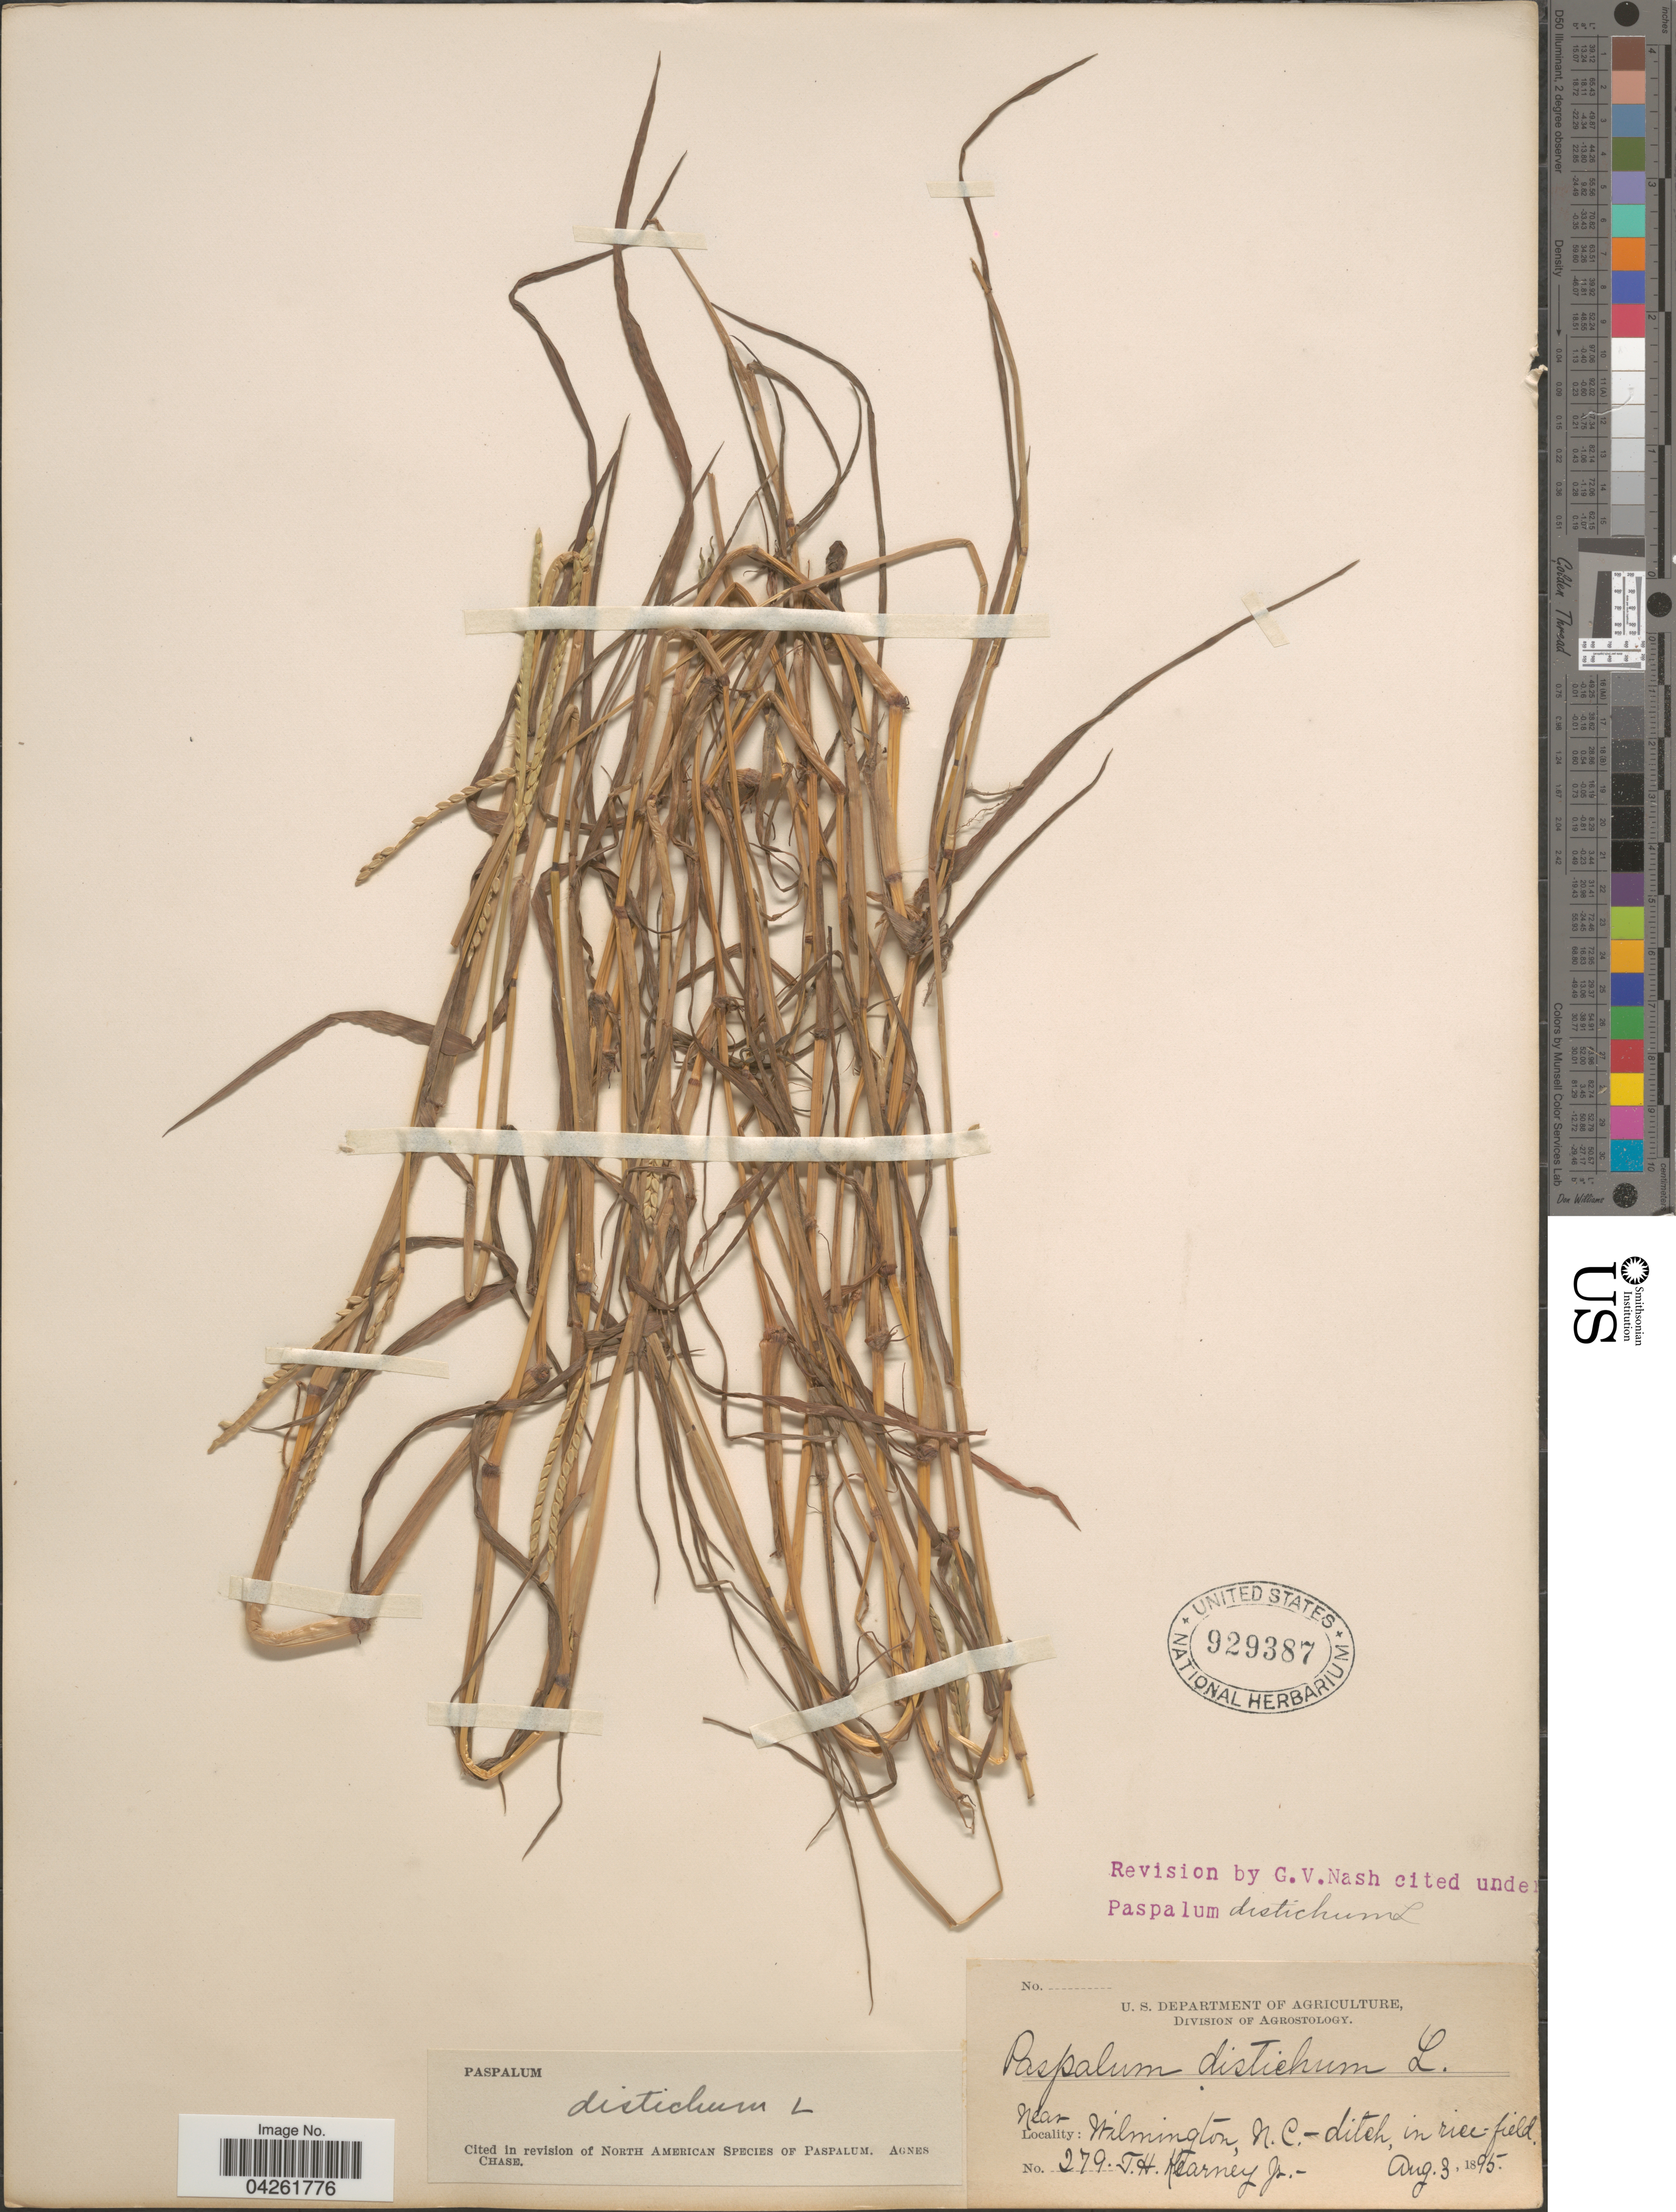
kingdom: Plantae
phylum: Tracheophyta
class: Liliopsida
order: Poales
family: Poaceae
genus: Paspalum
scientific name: Paspalum distichum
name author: L.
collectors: T. H. Kearney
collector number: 279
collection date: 1895-08-03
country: United States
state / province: North Carolina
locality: Near Wilmington.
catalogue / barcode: US 929387